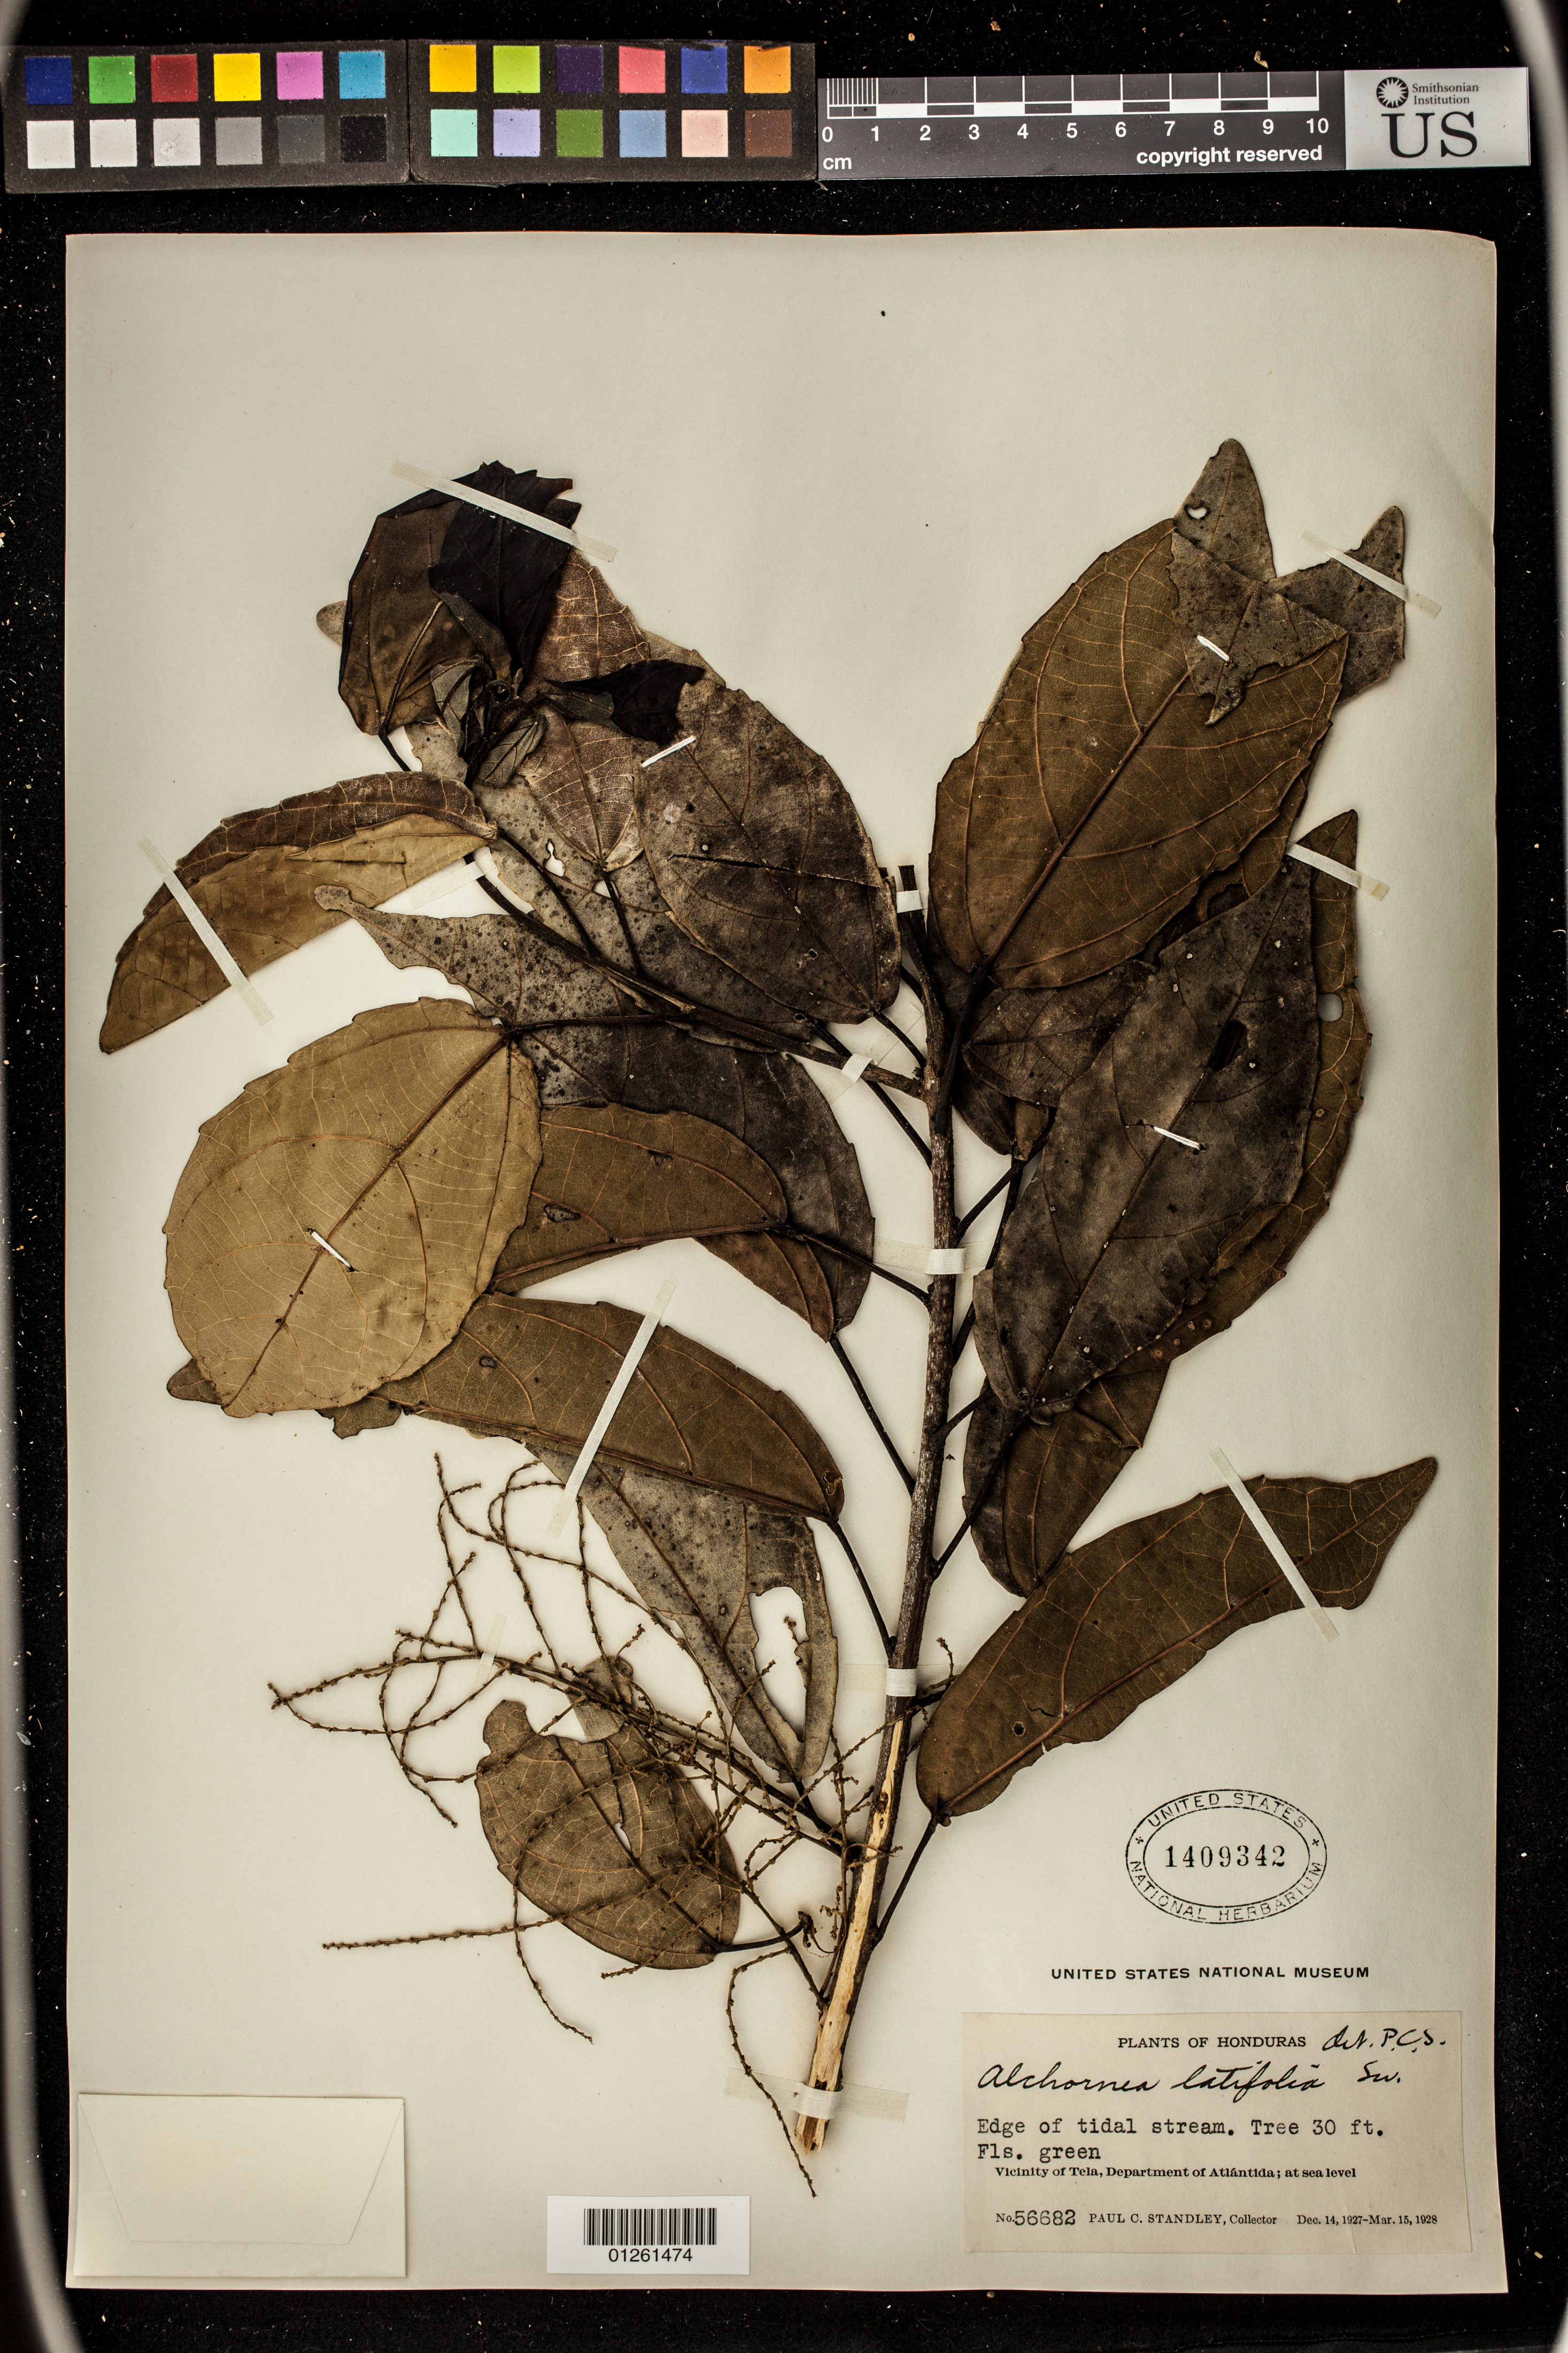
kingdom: Plantae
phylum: Tracheophyta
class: Magnoliopsida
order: Malpighiales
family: Euphorbiaceae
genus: Alchornea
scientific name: Alchornea latifolia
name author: Sw.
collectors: P. C. Standley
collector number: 56682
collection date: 1927-12-14/1928-03-15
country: Honduras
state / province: Atlántida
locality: Vicinity of Tela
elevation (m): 0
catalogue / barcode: US 1409342